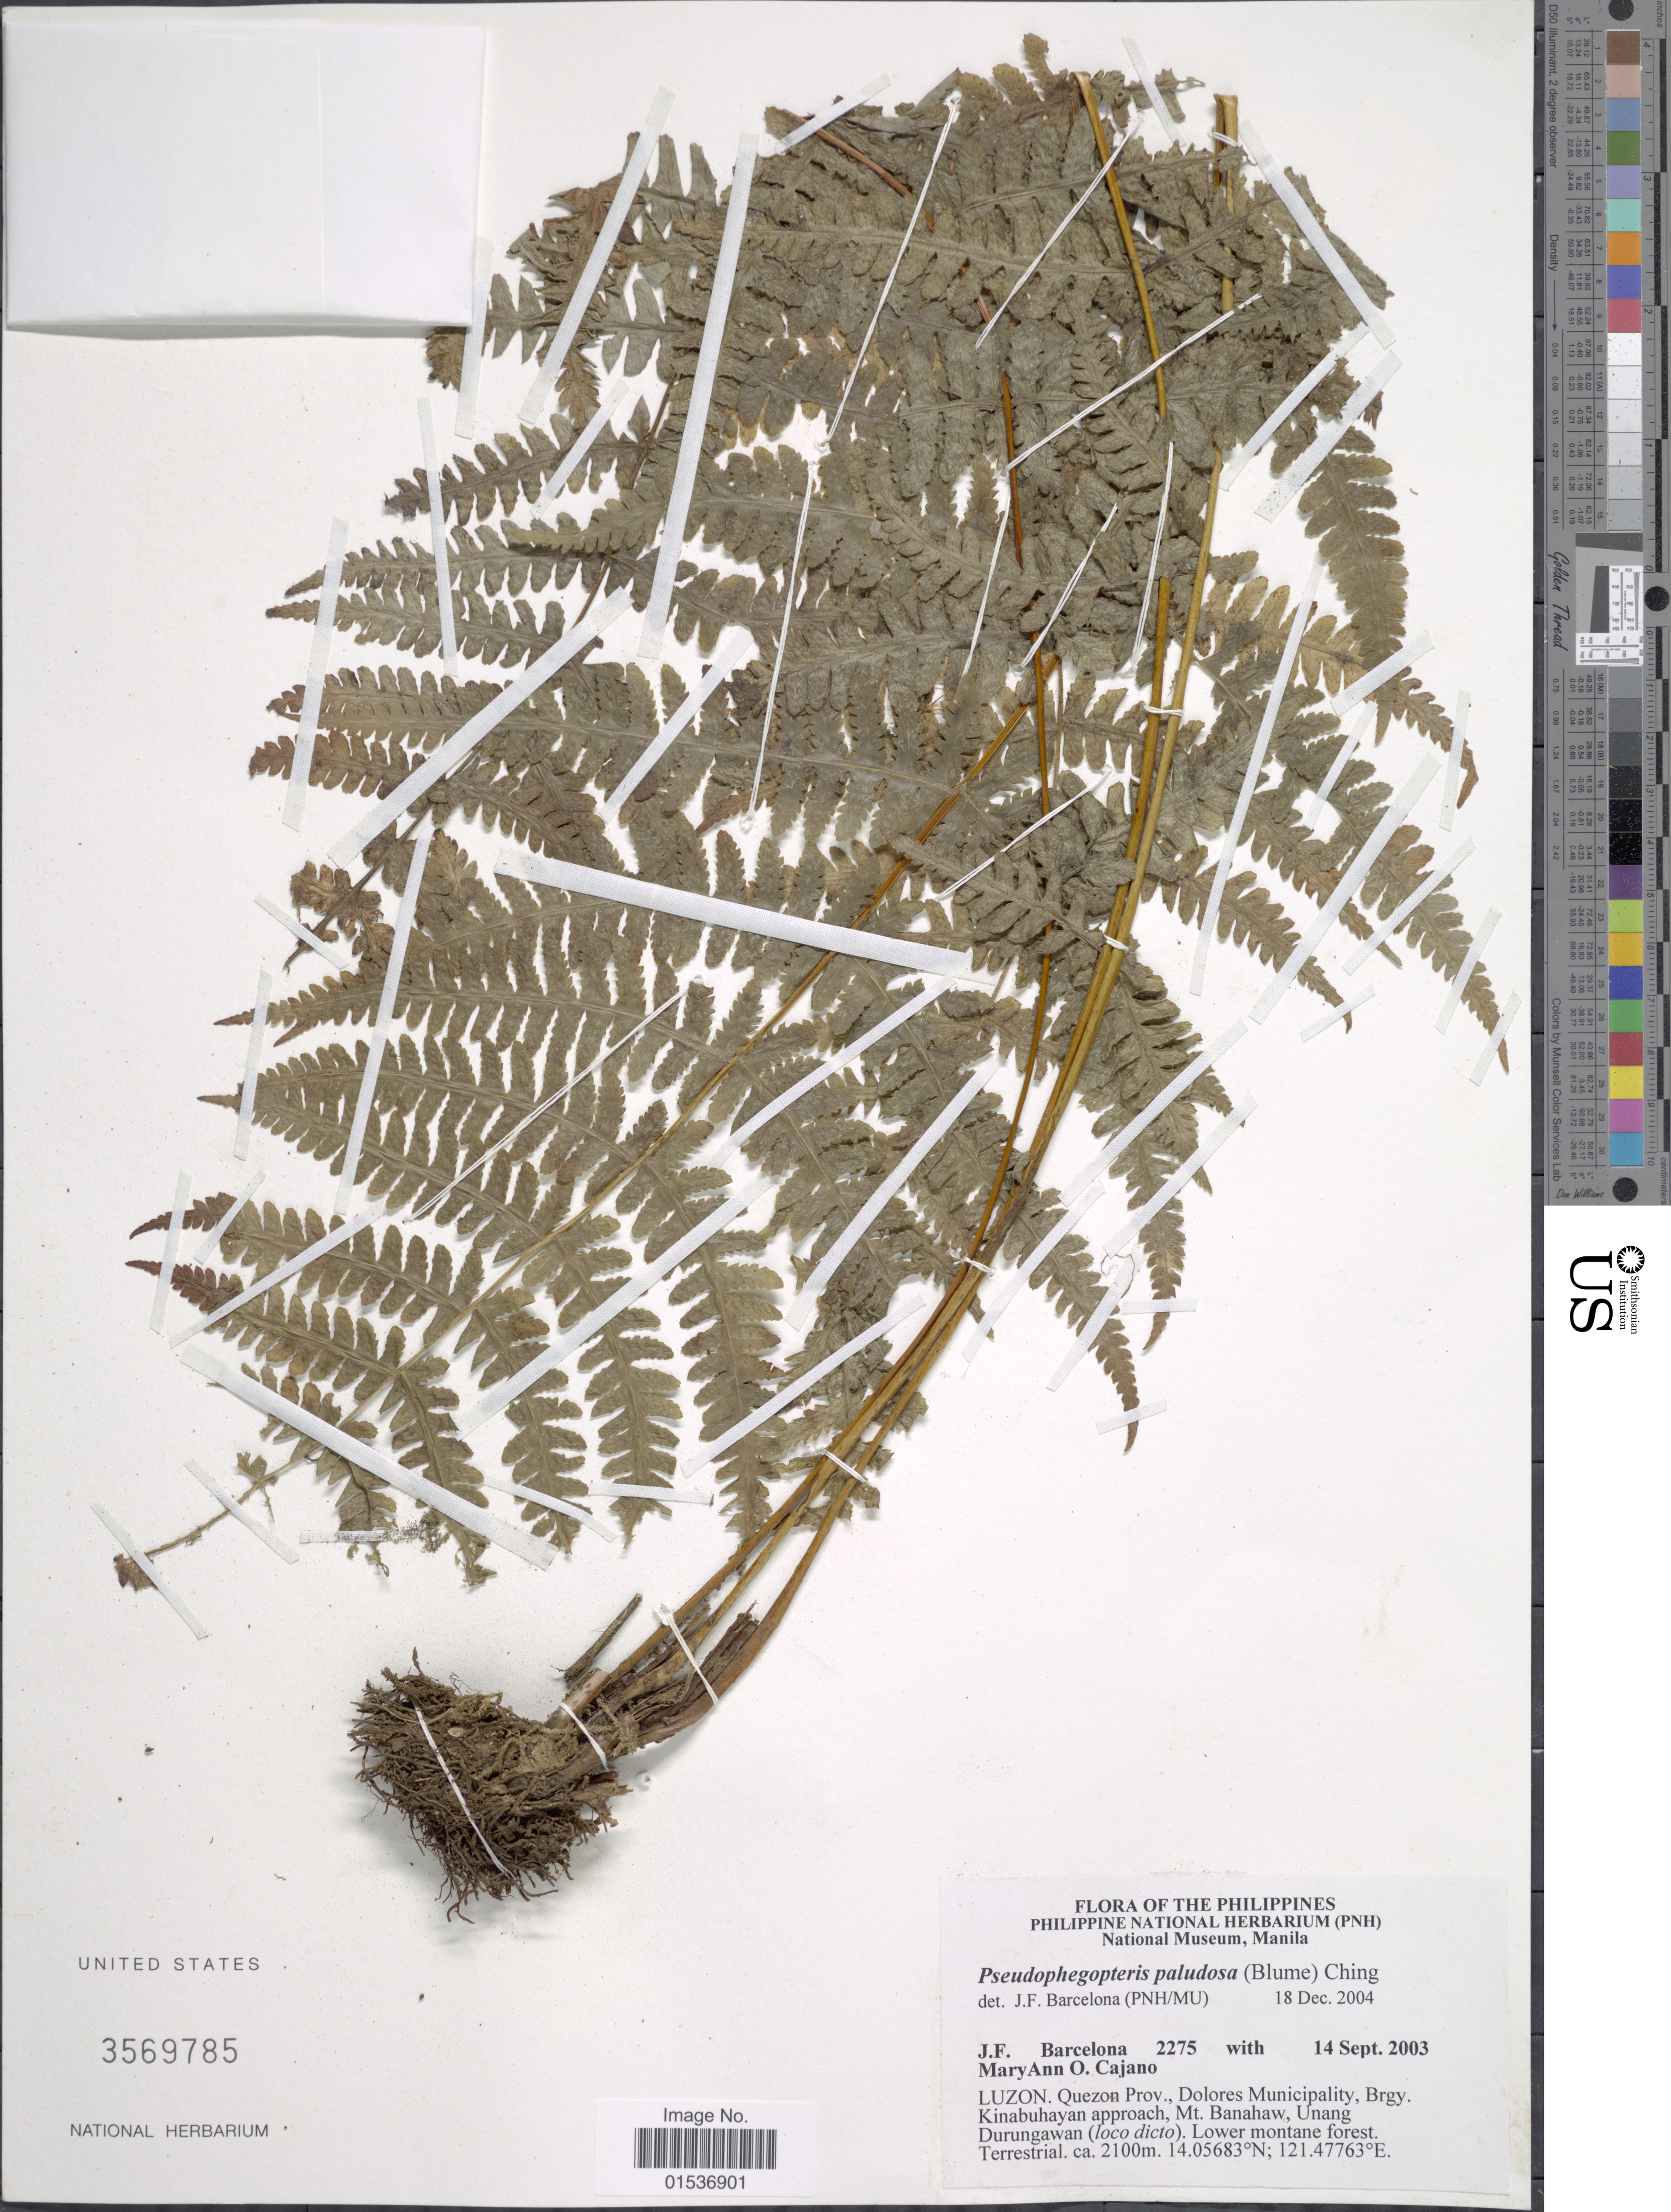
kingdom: Plantae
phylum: Tracheophyta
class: Polypodiopsida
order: Polypodiales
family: Thelypteridaceae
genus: Pseudophegopteris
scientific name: Pseudophegopteris paludosa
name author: (Blume) Ching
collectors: J. F. Barcelona & M. Cajano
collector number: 2275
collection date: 2003-09-14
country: Philippines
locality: Philippines, Luzon, Quezon Prov., Dolores Municipality, Brgy, Kinabuhayan approach, Mt. Banahaw, Unang Durugawan (loco dicto).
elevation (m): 2100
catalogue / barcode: US 3569785